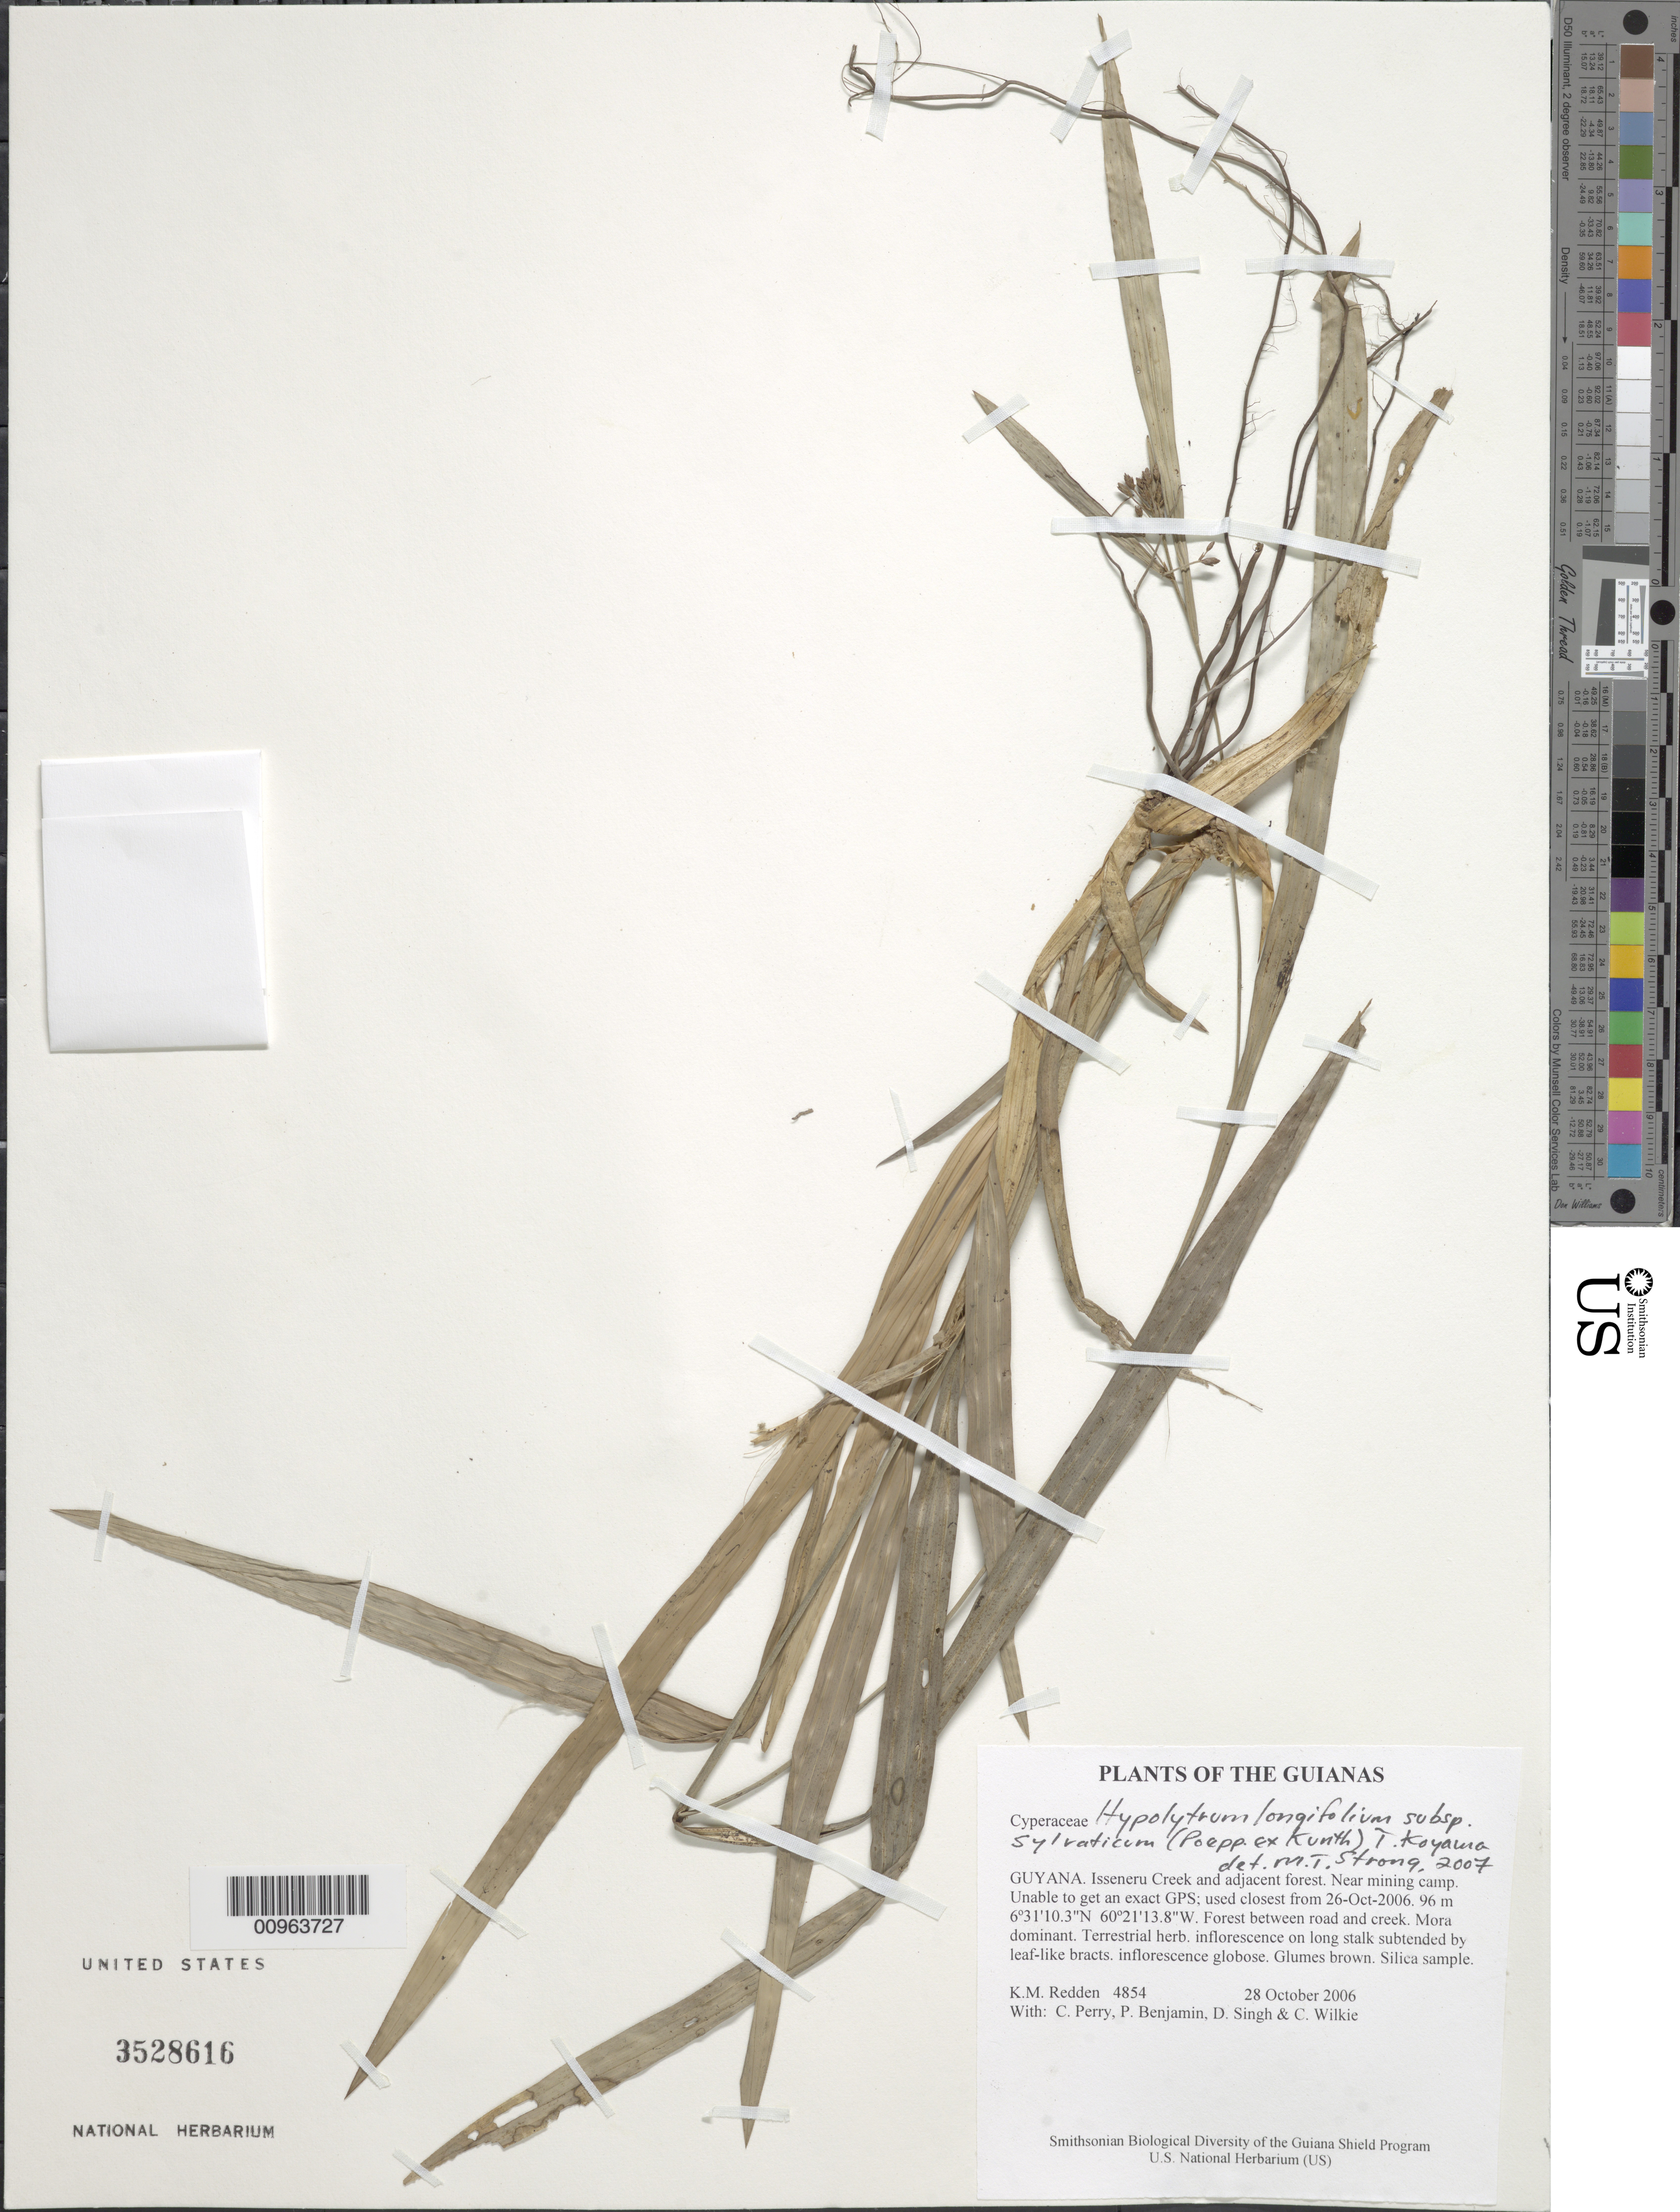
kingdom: Plantae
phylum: Tracheophyta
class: Liliopsida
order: Poales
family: Cyperaceae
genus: Hypolytrum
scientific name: Hypolytrum longifolium subsp. sylvaticum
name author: (Poepp. ex Kunth) T. Koyama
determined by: Strong, M. T., (US), Smithsonian Institution - National Museum of Natural History (UNITED STATES)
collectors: K. M. Redden, C. Perry, P. Benjamin, D. Singh & C. Wilkie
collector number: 4854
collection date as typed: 28 October 2006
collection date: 2006-10-28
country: Guyana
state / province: Cuyuni-Mazaruni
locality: Isseneru Creek and adjacent forest. Near mining camp. Unable to get an exact GPS; used closest from 26-Oct-2006.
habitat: Forest between road and creek. Mora dominant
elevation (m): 96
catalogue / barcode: US 3528616